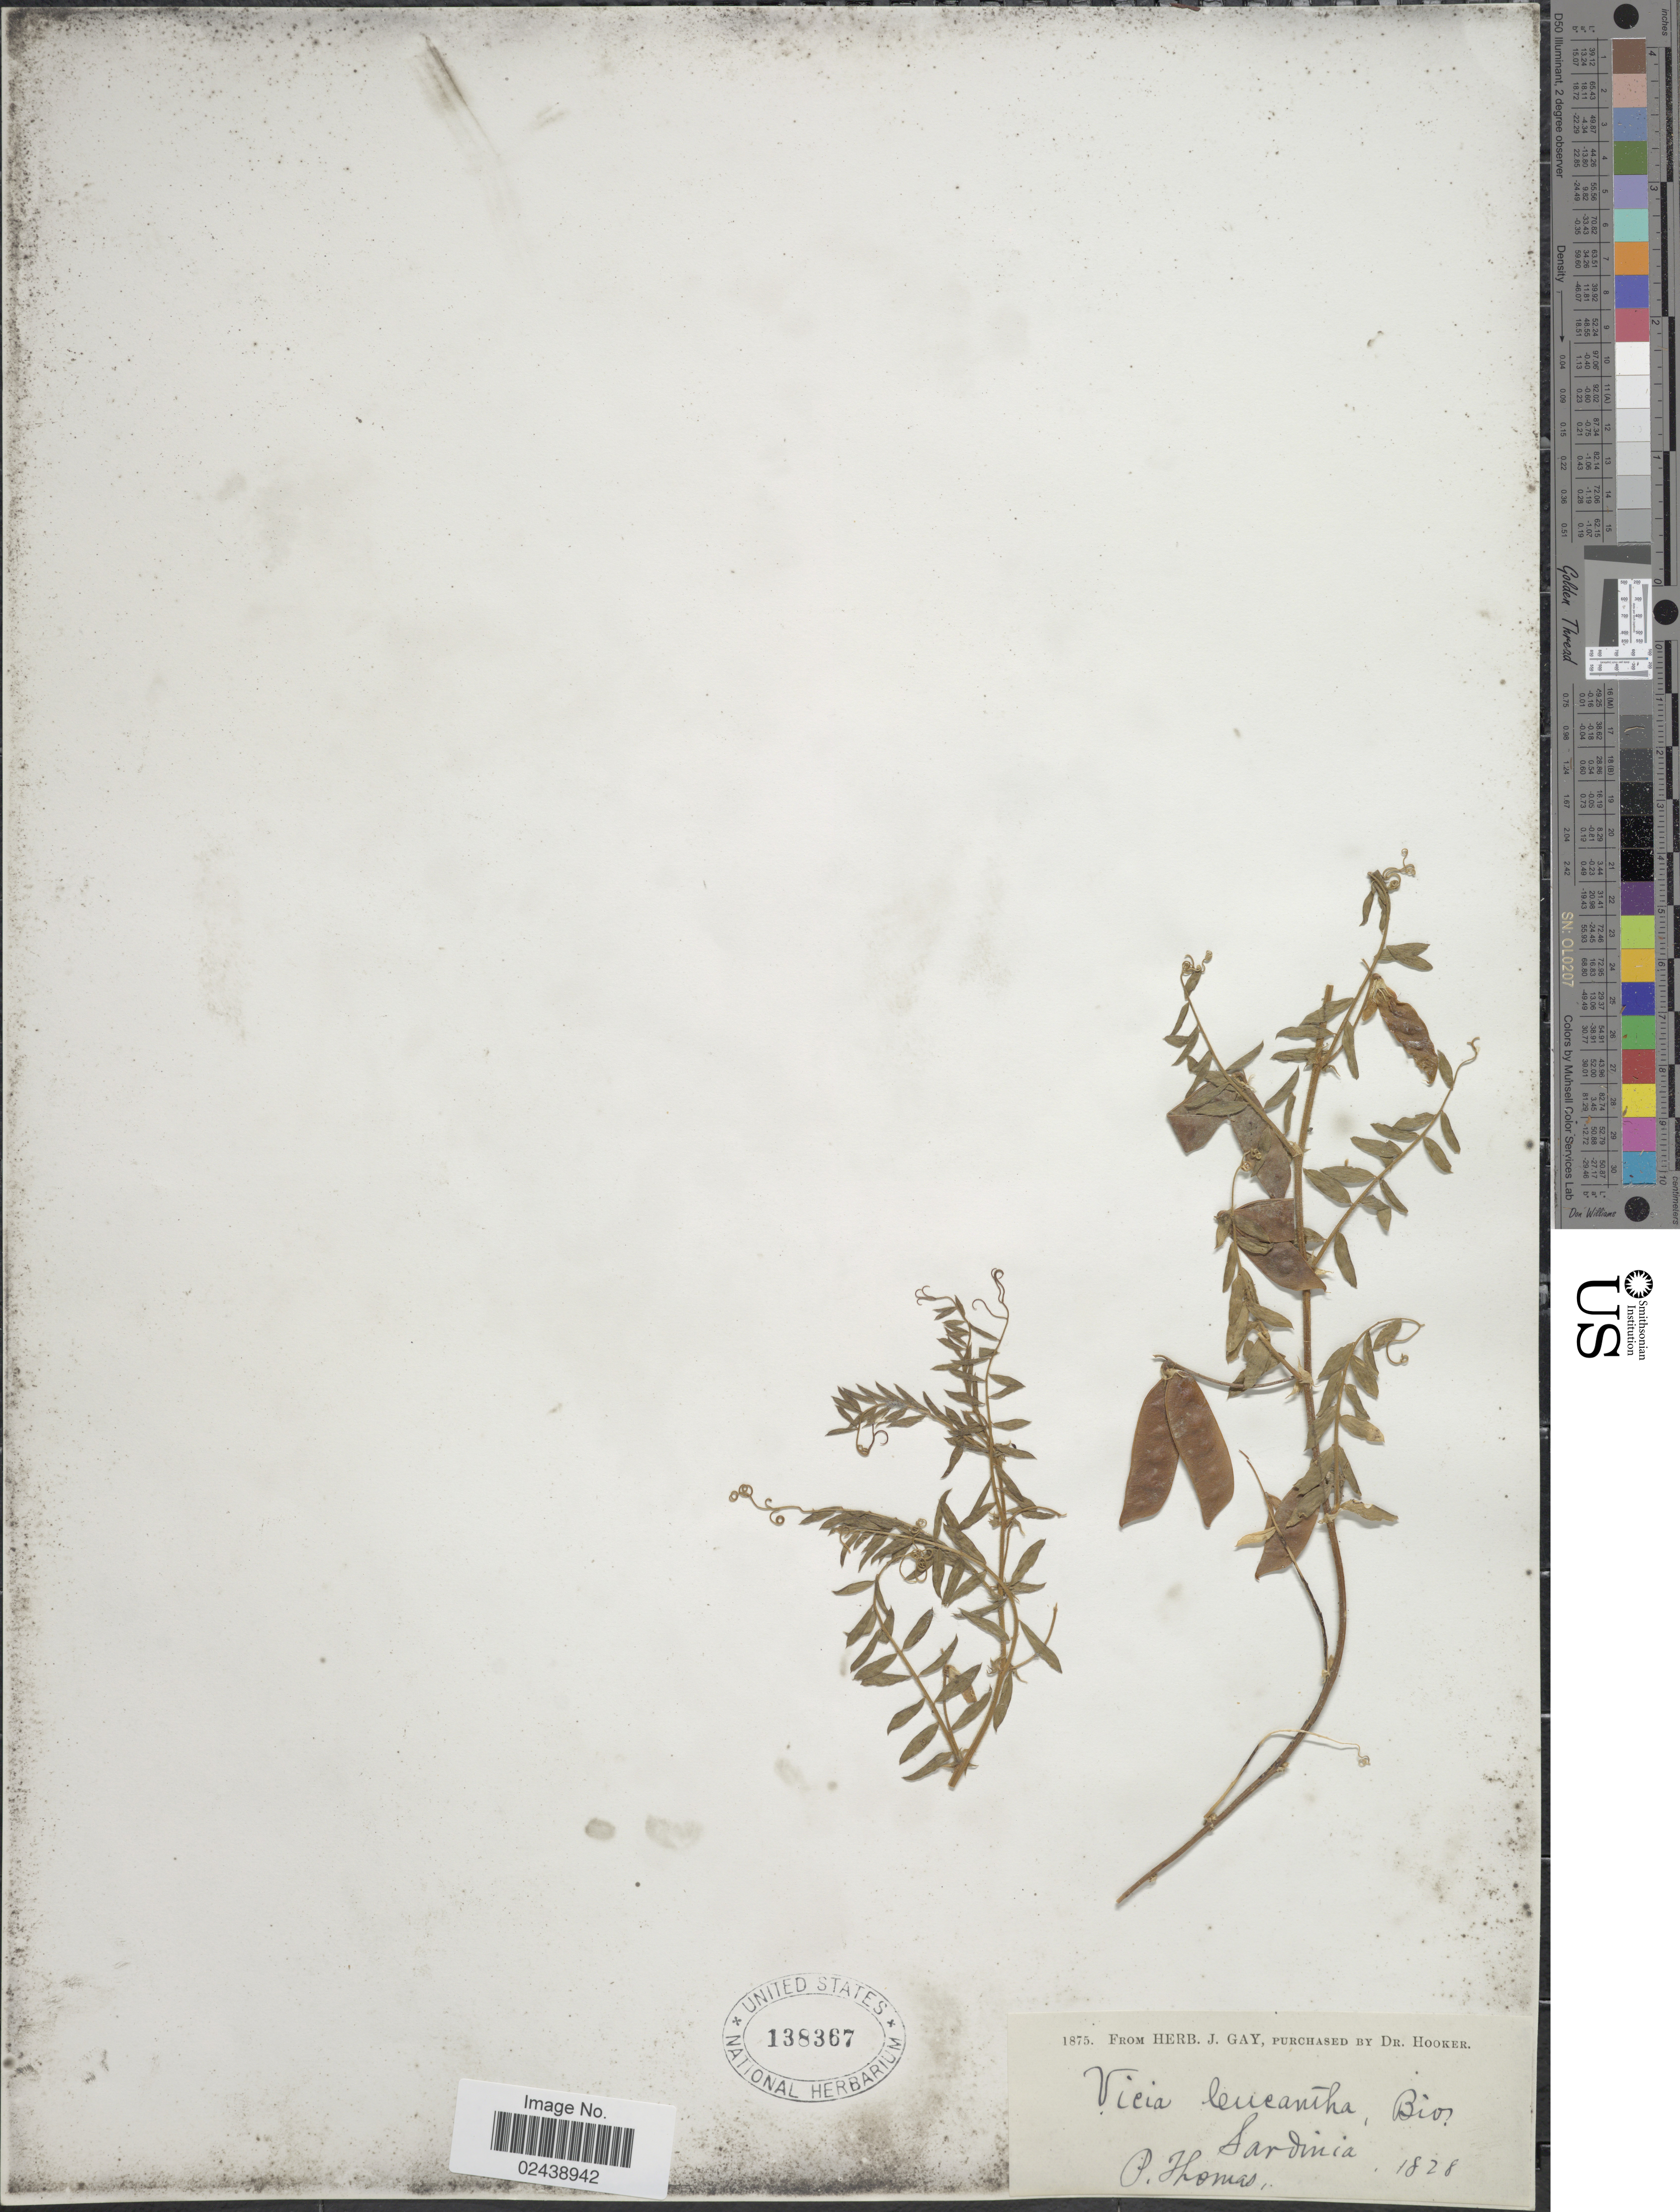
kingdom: Plantae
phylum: Tracheophyta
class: Magnoliopsida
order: Fabales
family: Fabaceae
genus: Vicia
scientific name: Vicia leucantha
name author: Biv.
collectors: P. Thomas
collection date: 1828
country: Italy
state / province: Sardegna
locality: Sardinia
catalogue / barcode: US 138367